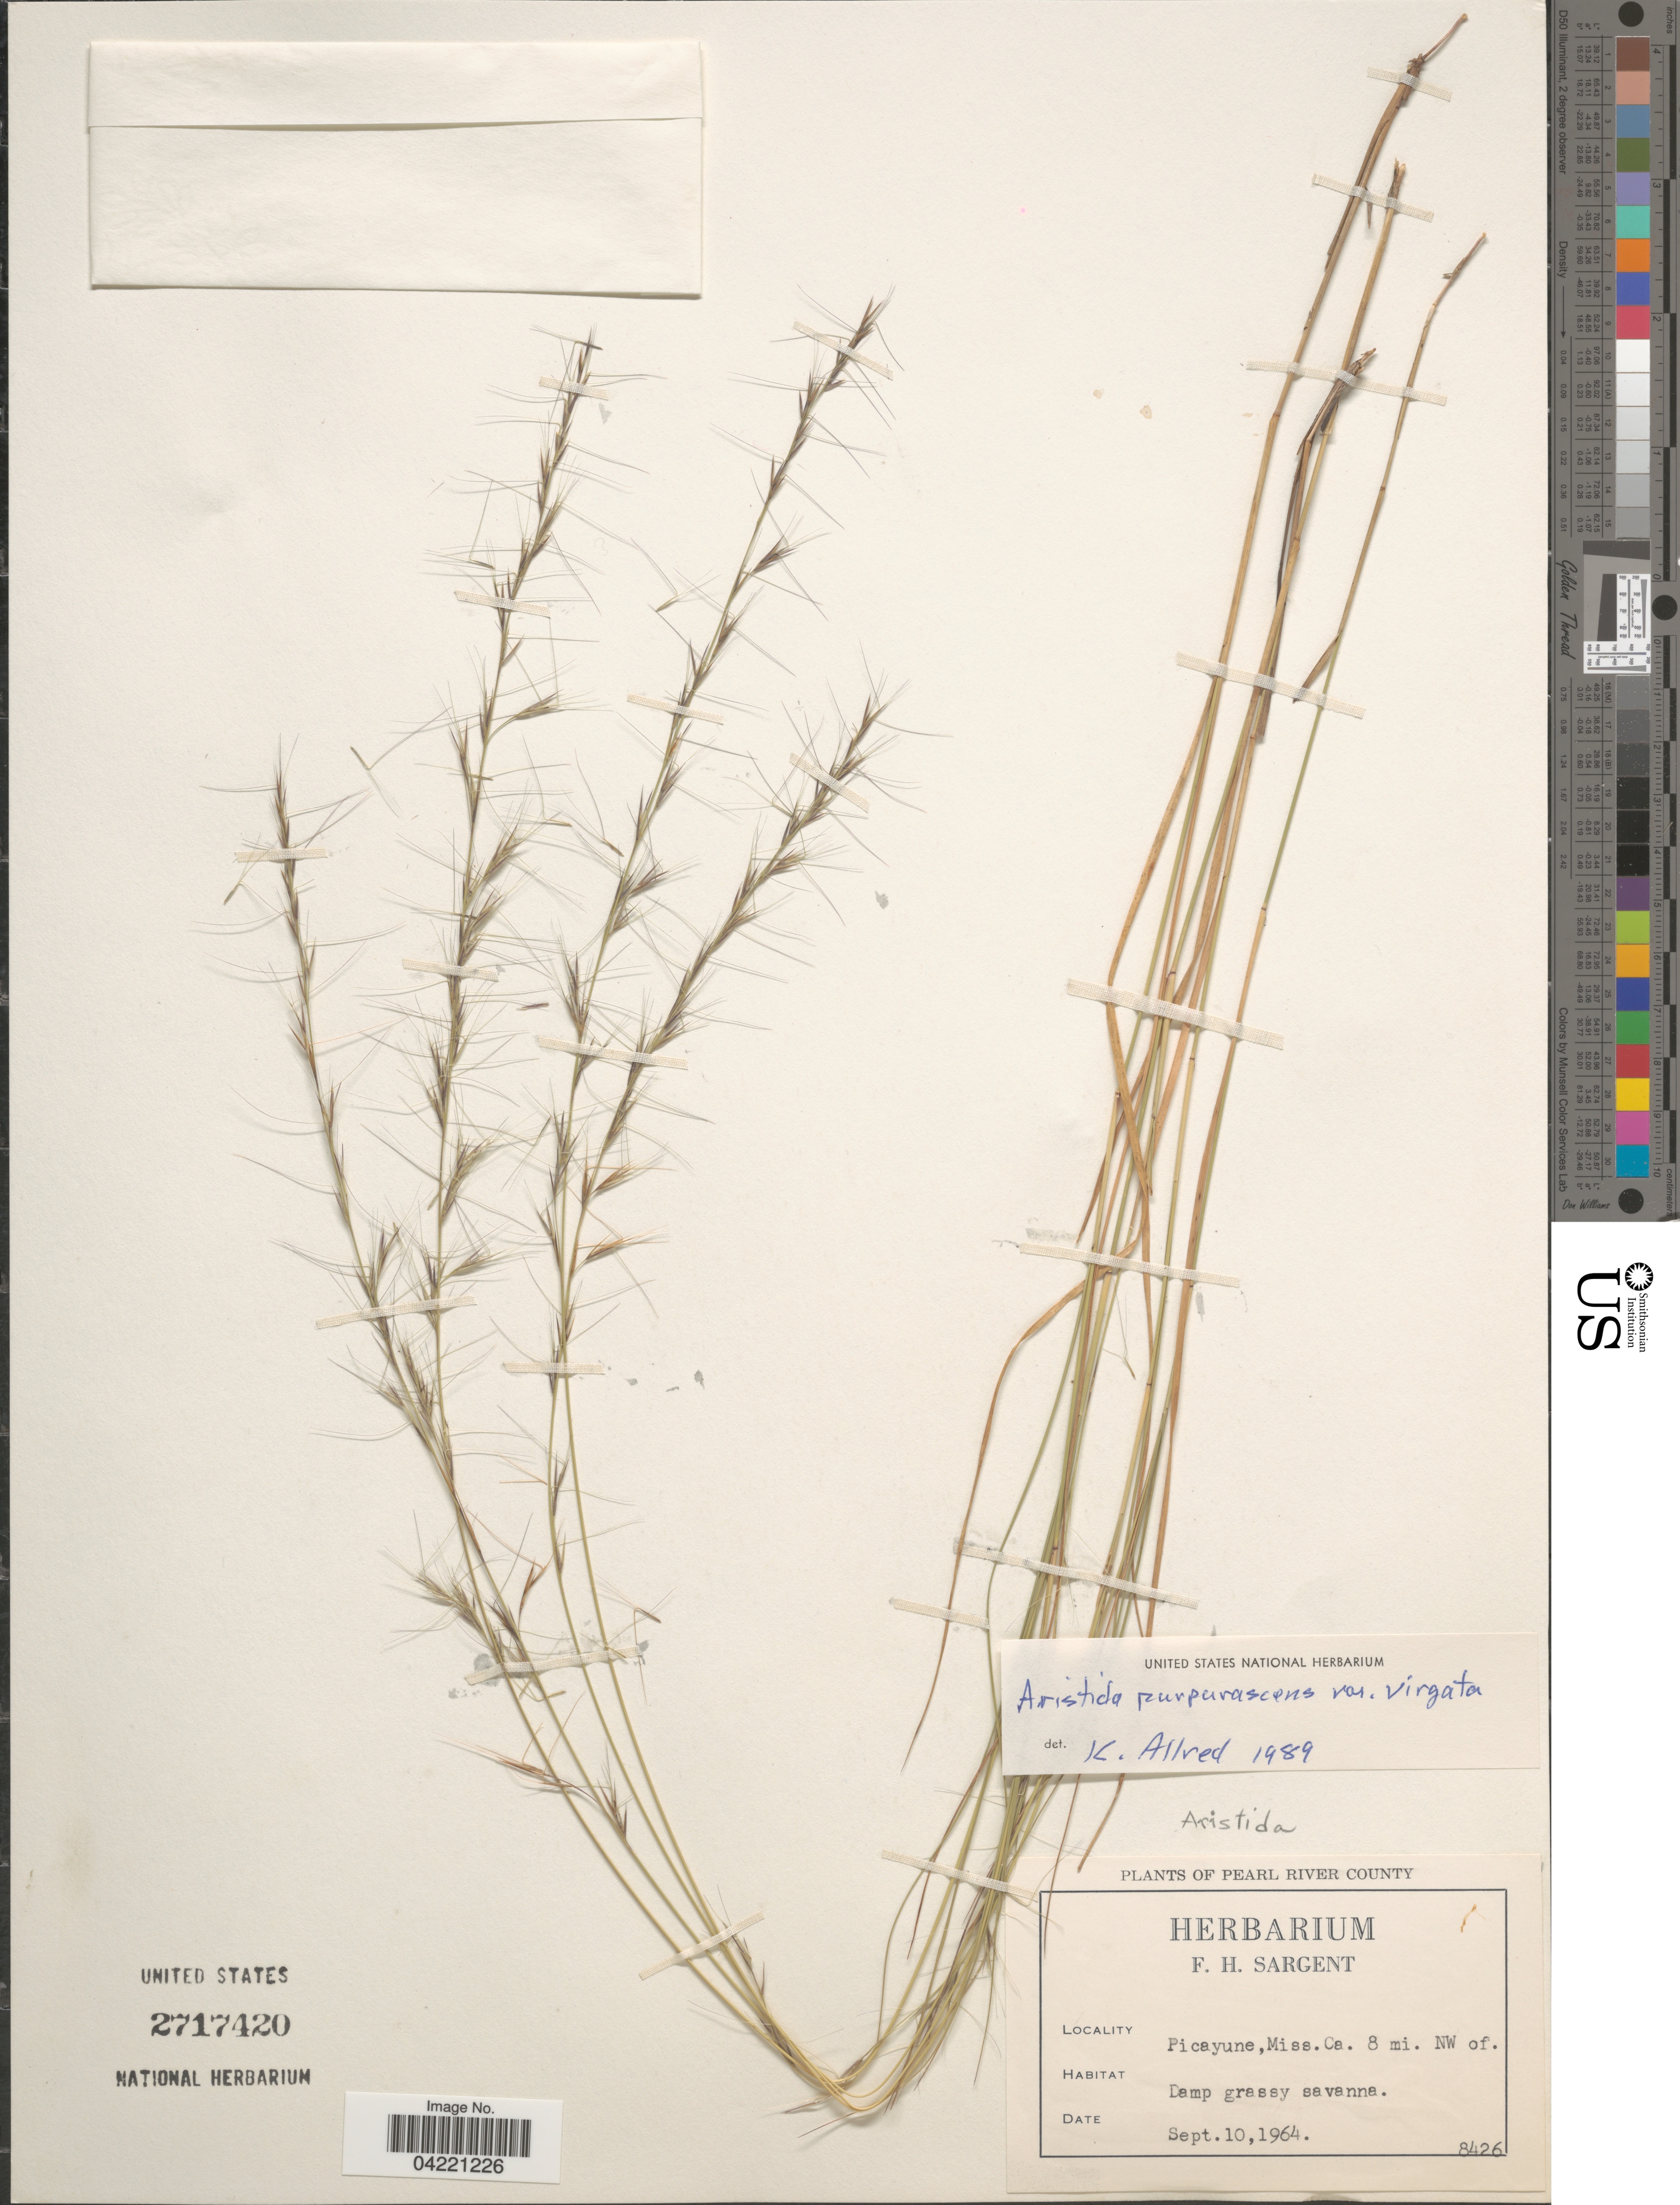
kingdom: Plantae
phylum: Tracheophyta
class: Liliopsida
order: Poales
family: Poaceae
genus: Aristida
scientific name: Aristida purpurascens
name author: Poir.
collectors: F. H. Sargent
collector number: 8426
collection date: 1964-09-10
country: United States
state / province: Mississippi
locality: Picayune, Ca. 8 mi. NW of.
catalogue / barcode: US 2717420